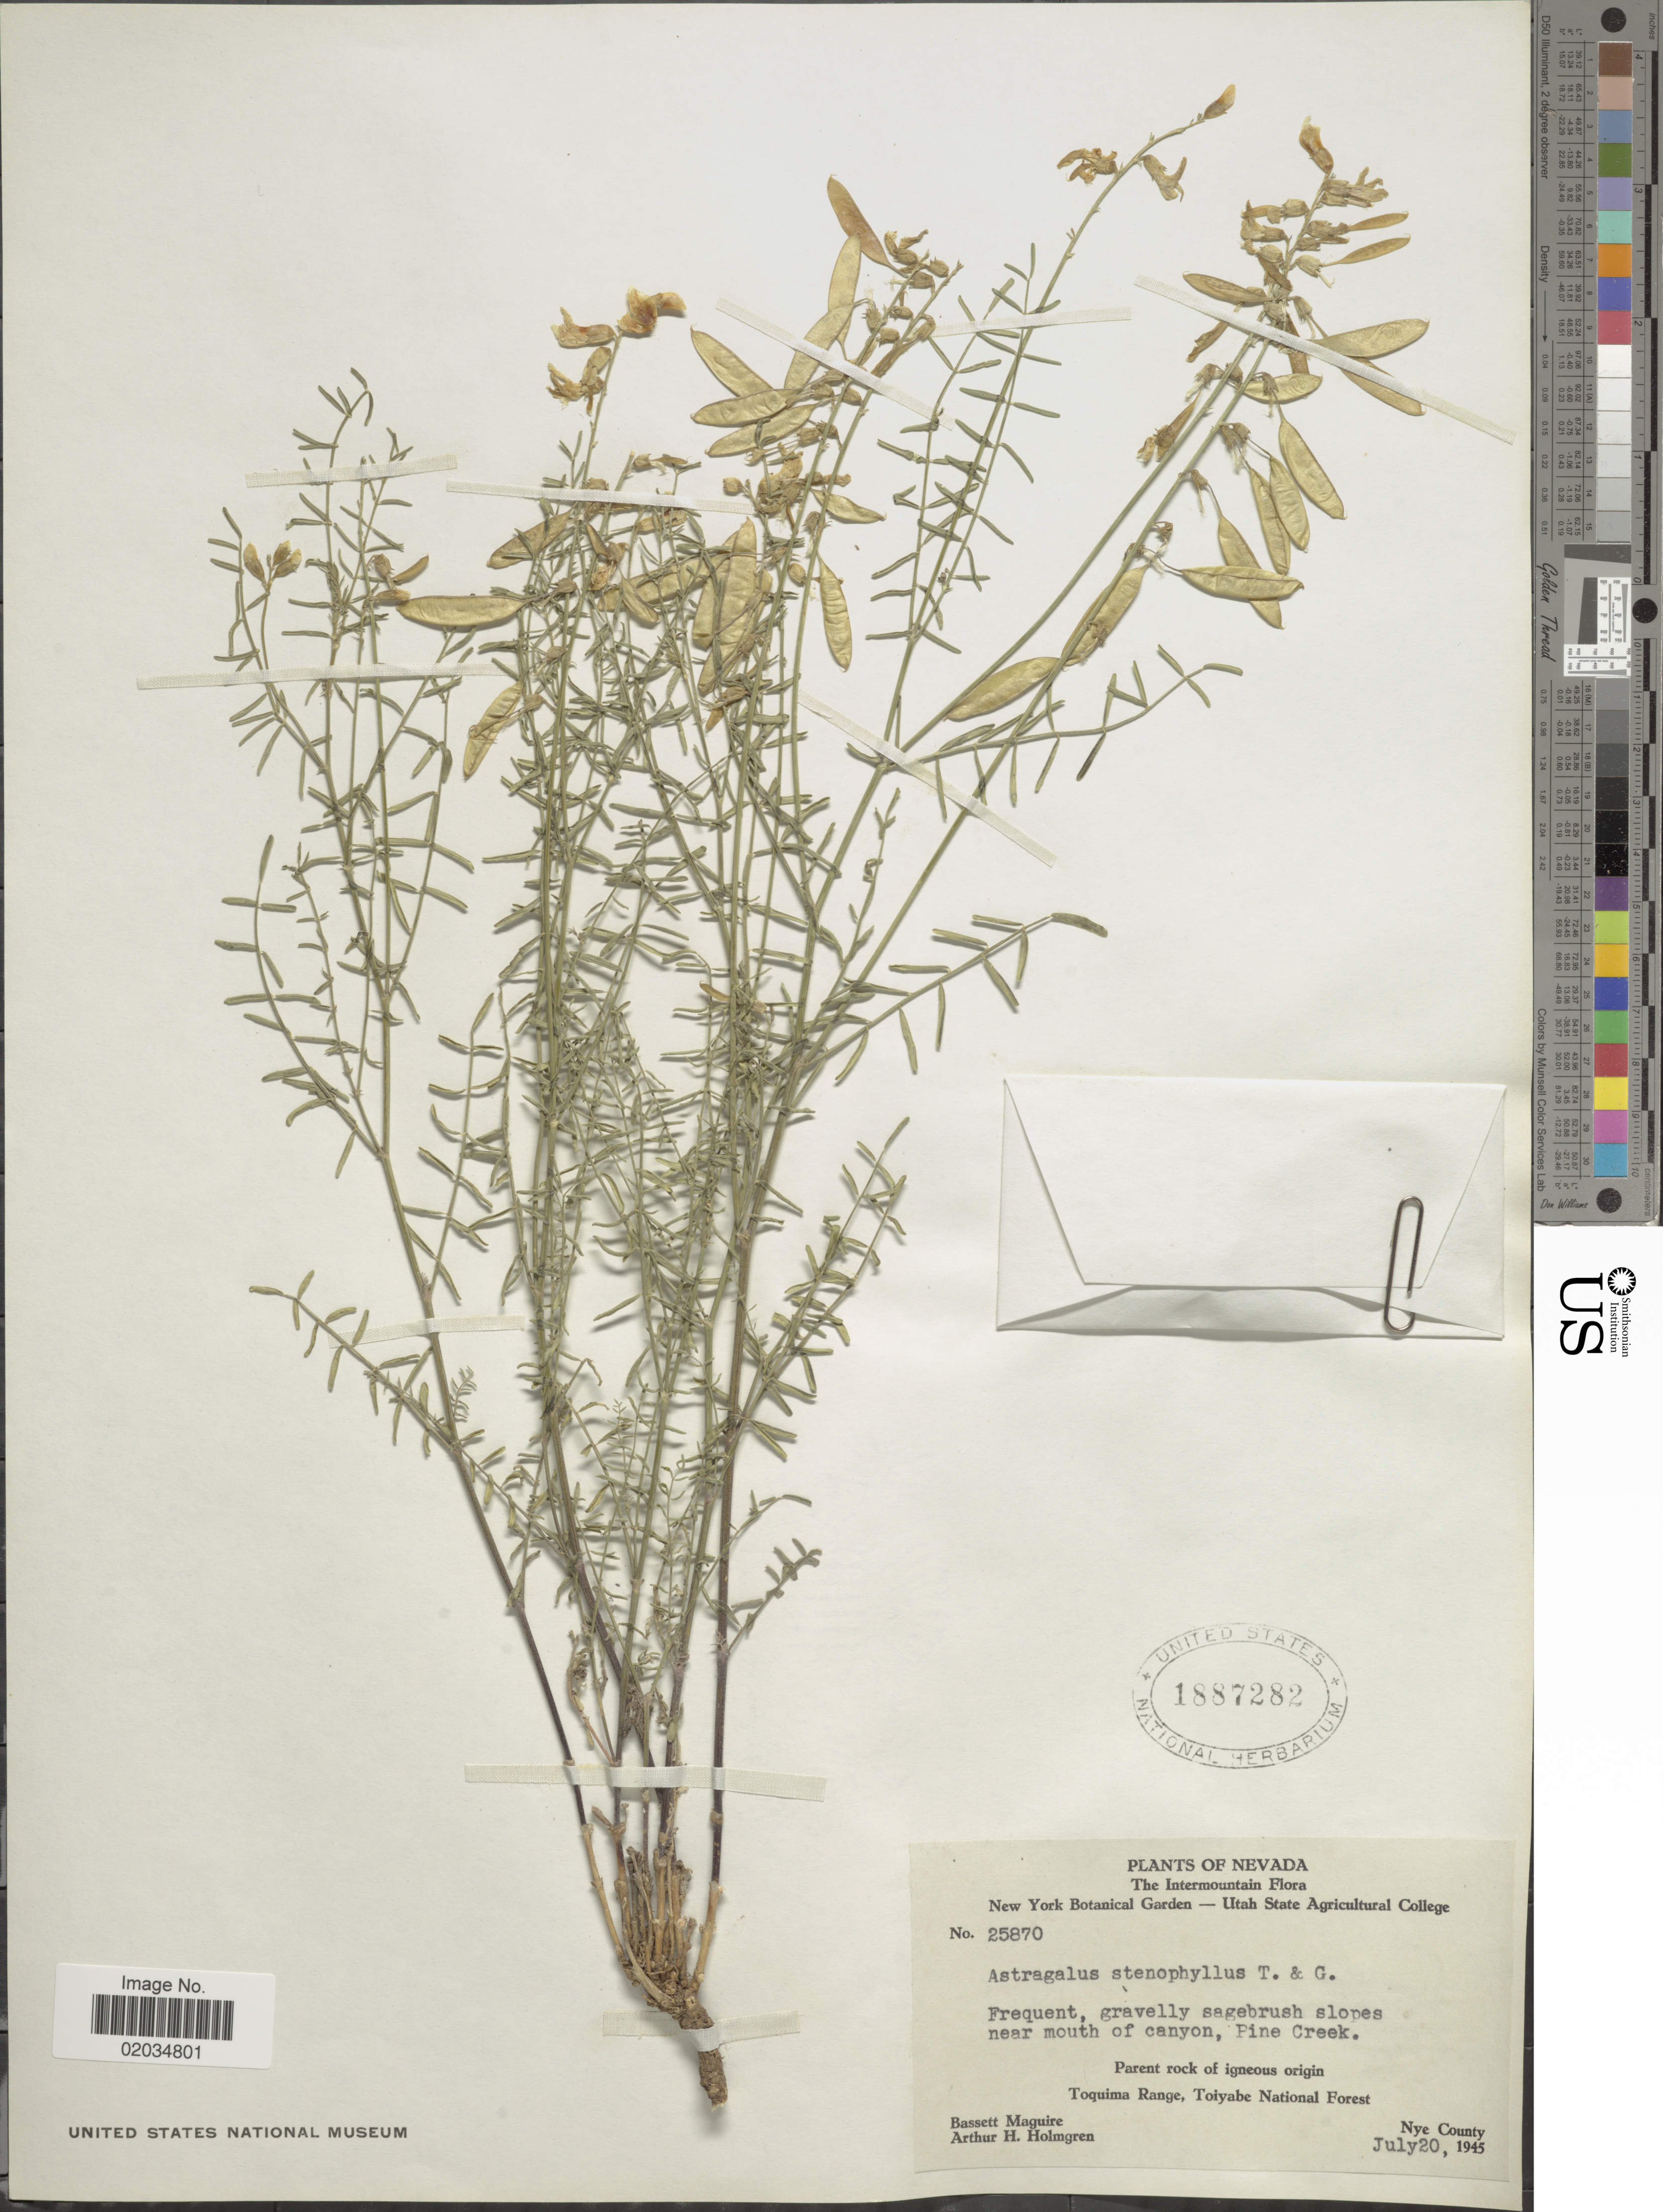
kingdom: Plantae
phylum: Tracheophyta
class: Magnoliopsida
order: Fabales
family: Fabaceae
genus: Astragalus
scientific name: Astragalus stenophyllus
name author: Torr. & A. Gray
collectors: B. Maguire & A. H. Holmgren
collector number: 25870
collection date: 1945-07-20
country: United States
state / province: Nevada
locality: Intermountain. near mouth of canyon, Pine Creek. Toquima Range, Toiyabe National Forest. Nye County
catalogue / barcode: US 1887282